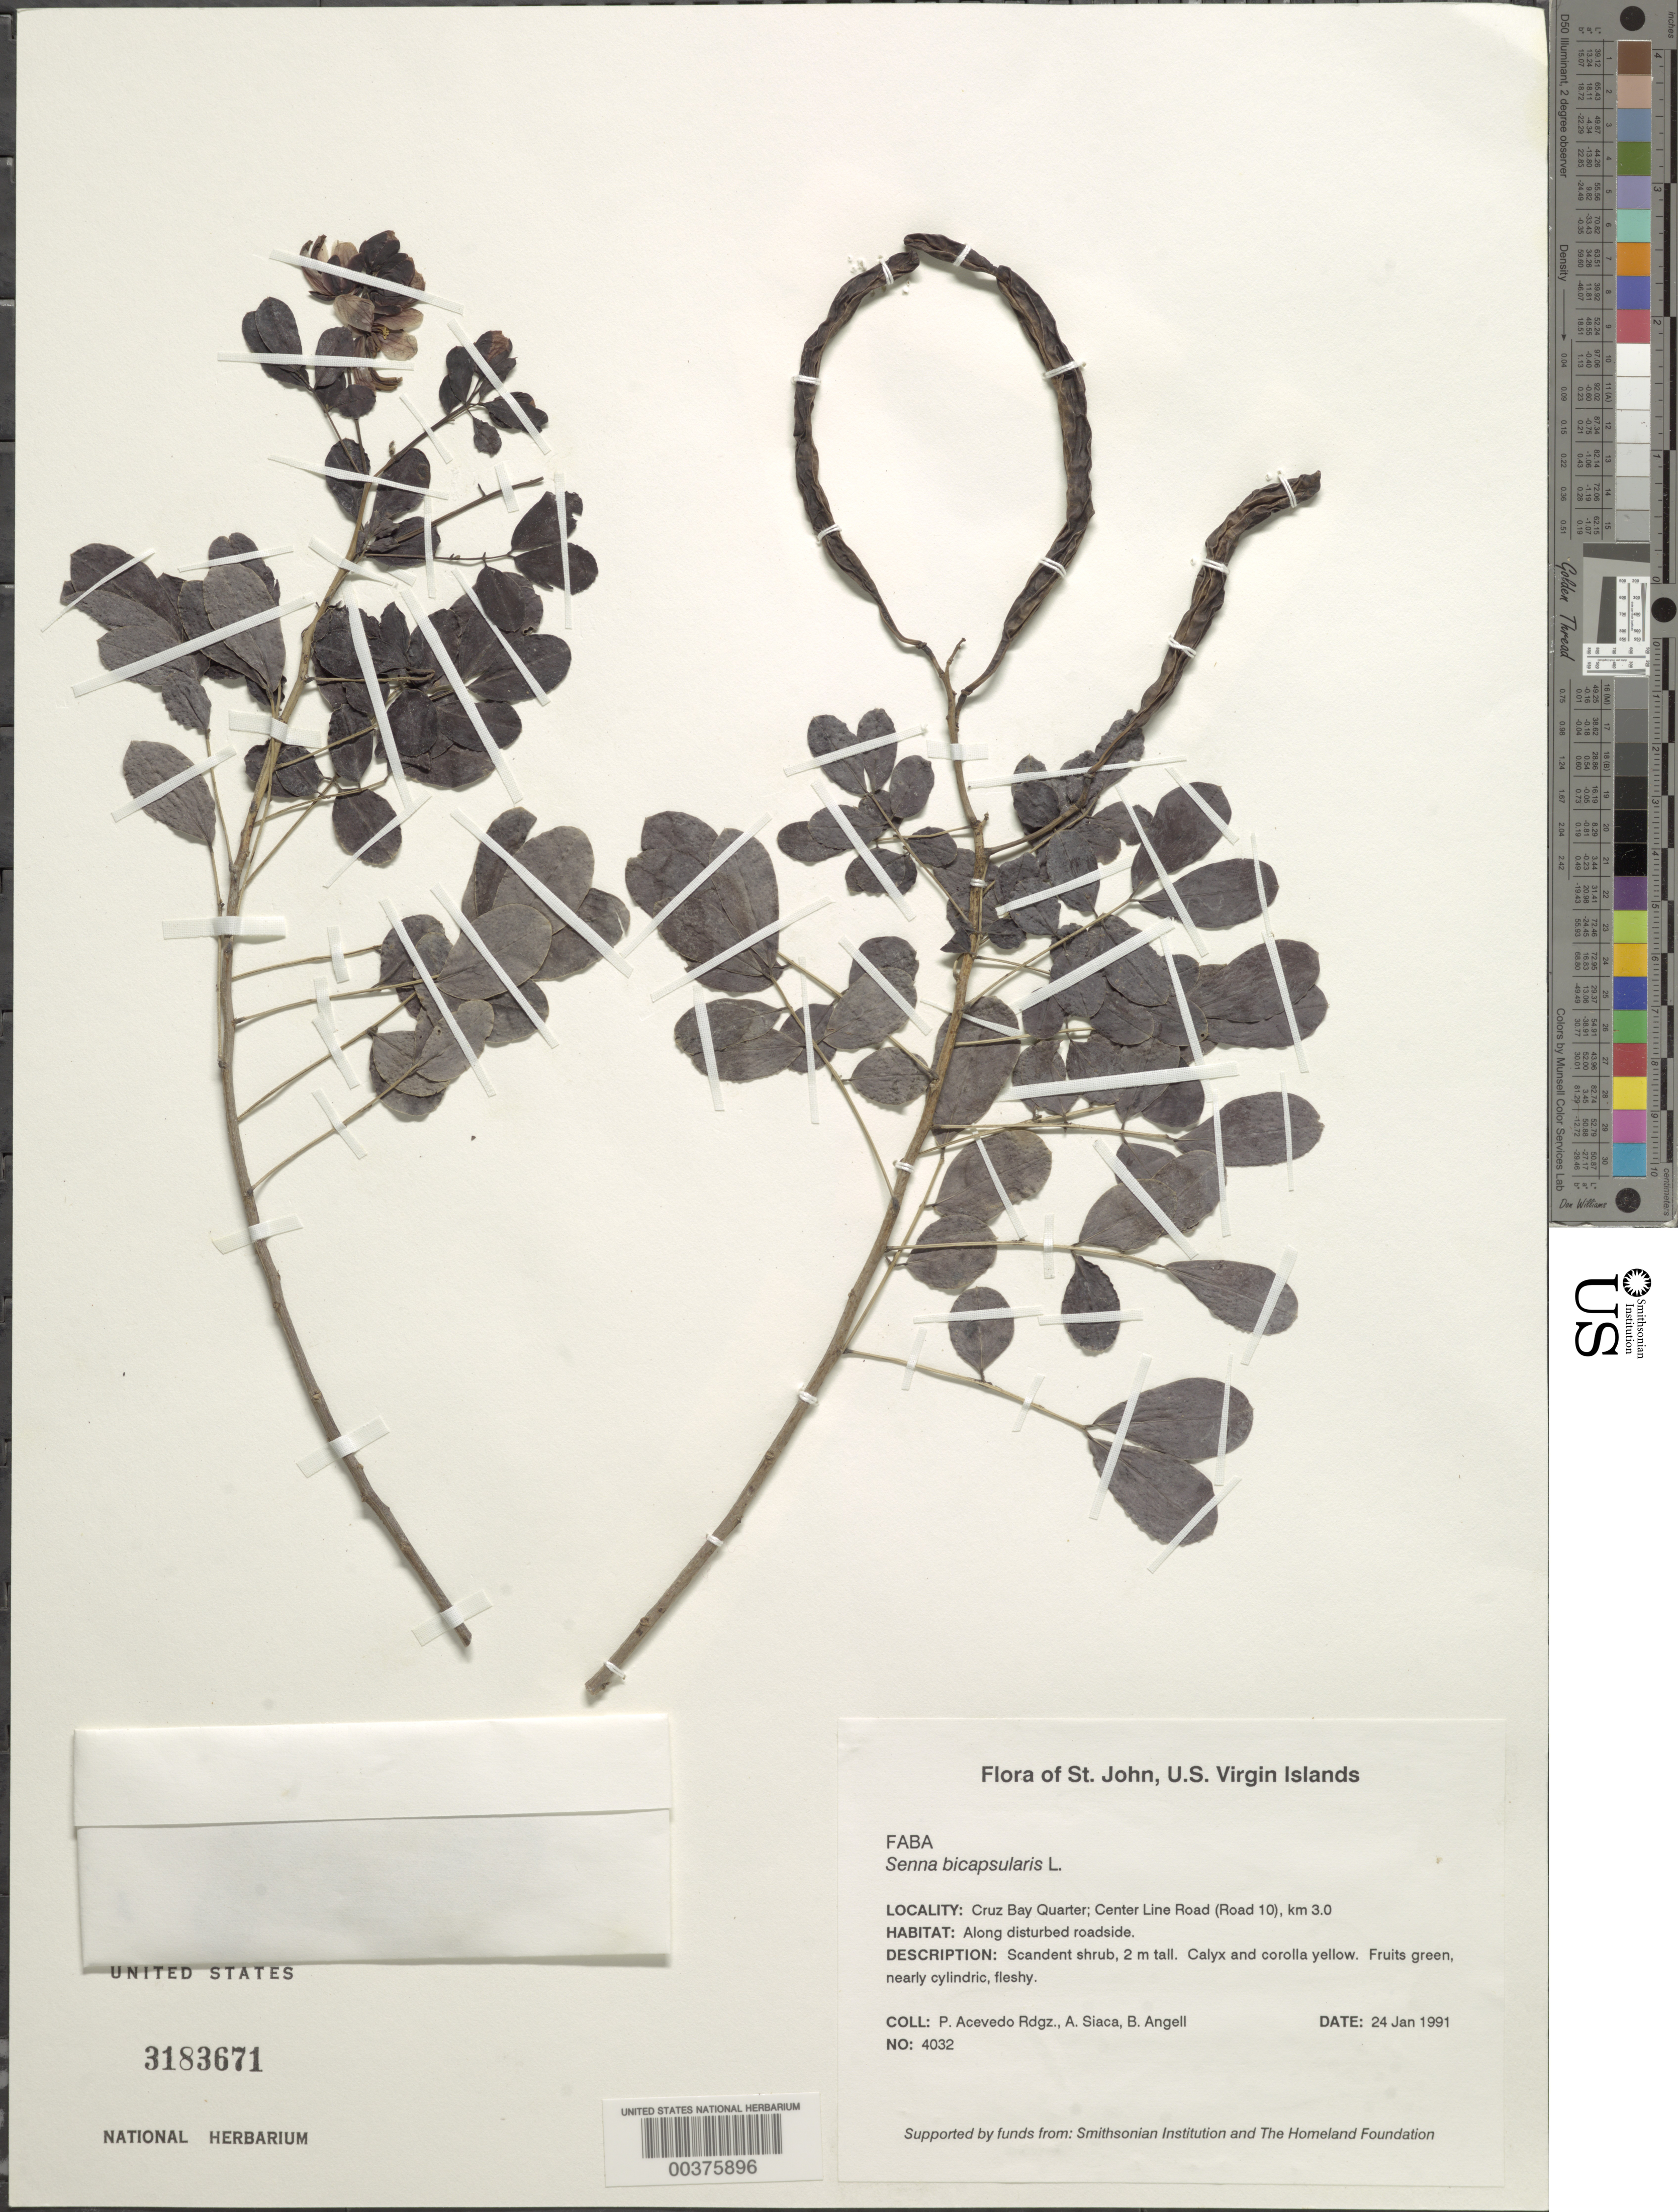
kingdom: Plantae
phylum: Tracheophyta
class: Magnoliopsida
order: Fabales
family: Fabaceae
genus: Senna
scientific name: Senna bicapsularis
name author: (L.) Roxb.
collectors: P. Acevedo-Rodr., A. Siaca & Bobbi Angell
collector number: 4032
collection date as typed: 24 Jan 1991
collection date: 1991-01-24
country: U.S. Virgin Islands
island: St. John Island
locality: Cruz bay quarter; center line road (road 10), km 3.0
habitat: Along disturbed roadside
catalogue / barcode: US 3183671